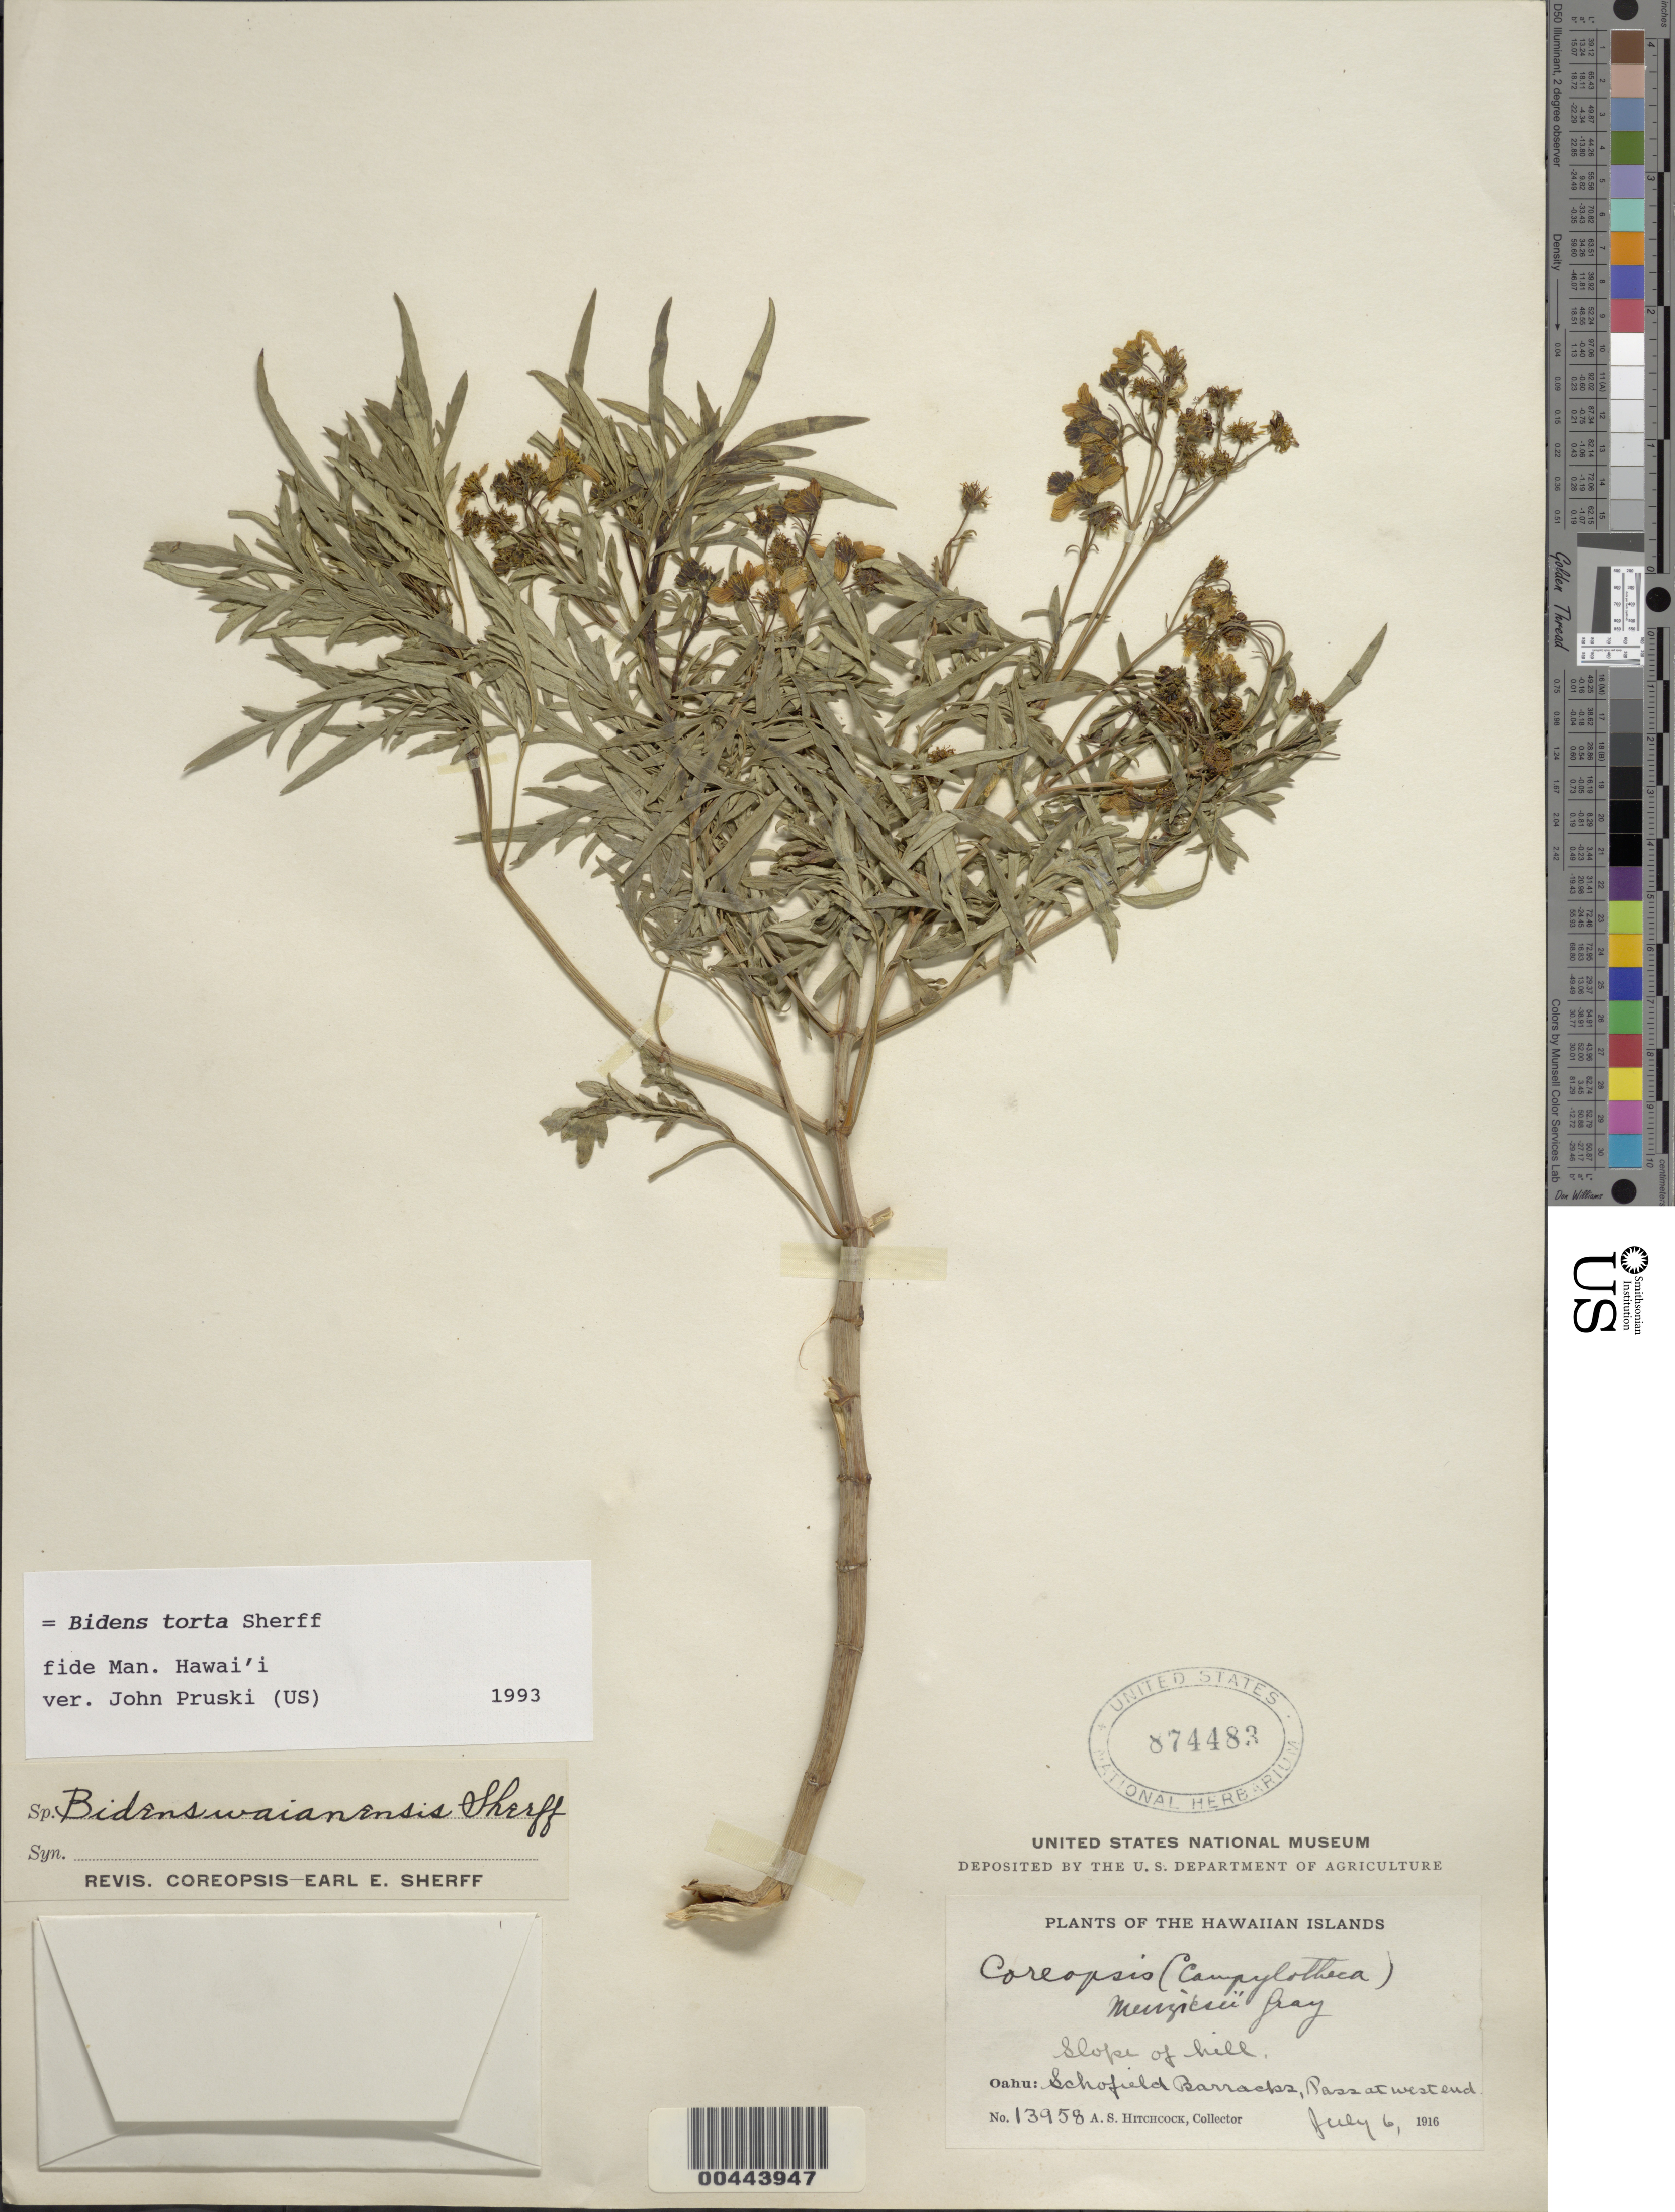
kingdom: Plantae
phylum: Tracheophyta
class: Magnoliopsida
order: Asterales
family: Asteraceae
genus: Bidens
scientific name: Bidens torta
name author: Sherff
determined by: Pruski, J. F.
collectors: A. S. Hitchcock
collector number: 13958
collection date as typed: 6 Jul 1916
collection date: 1916-07-06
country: United States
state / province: Hawaii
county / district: Honolulu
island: Oahu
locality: Schofield Barracks, Pass at west end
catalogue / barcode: US 874483